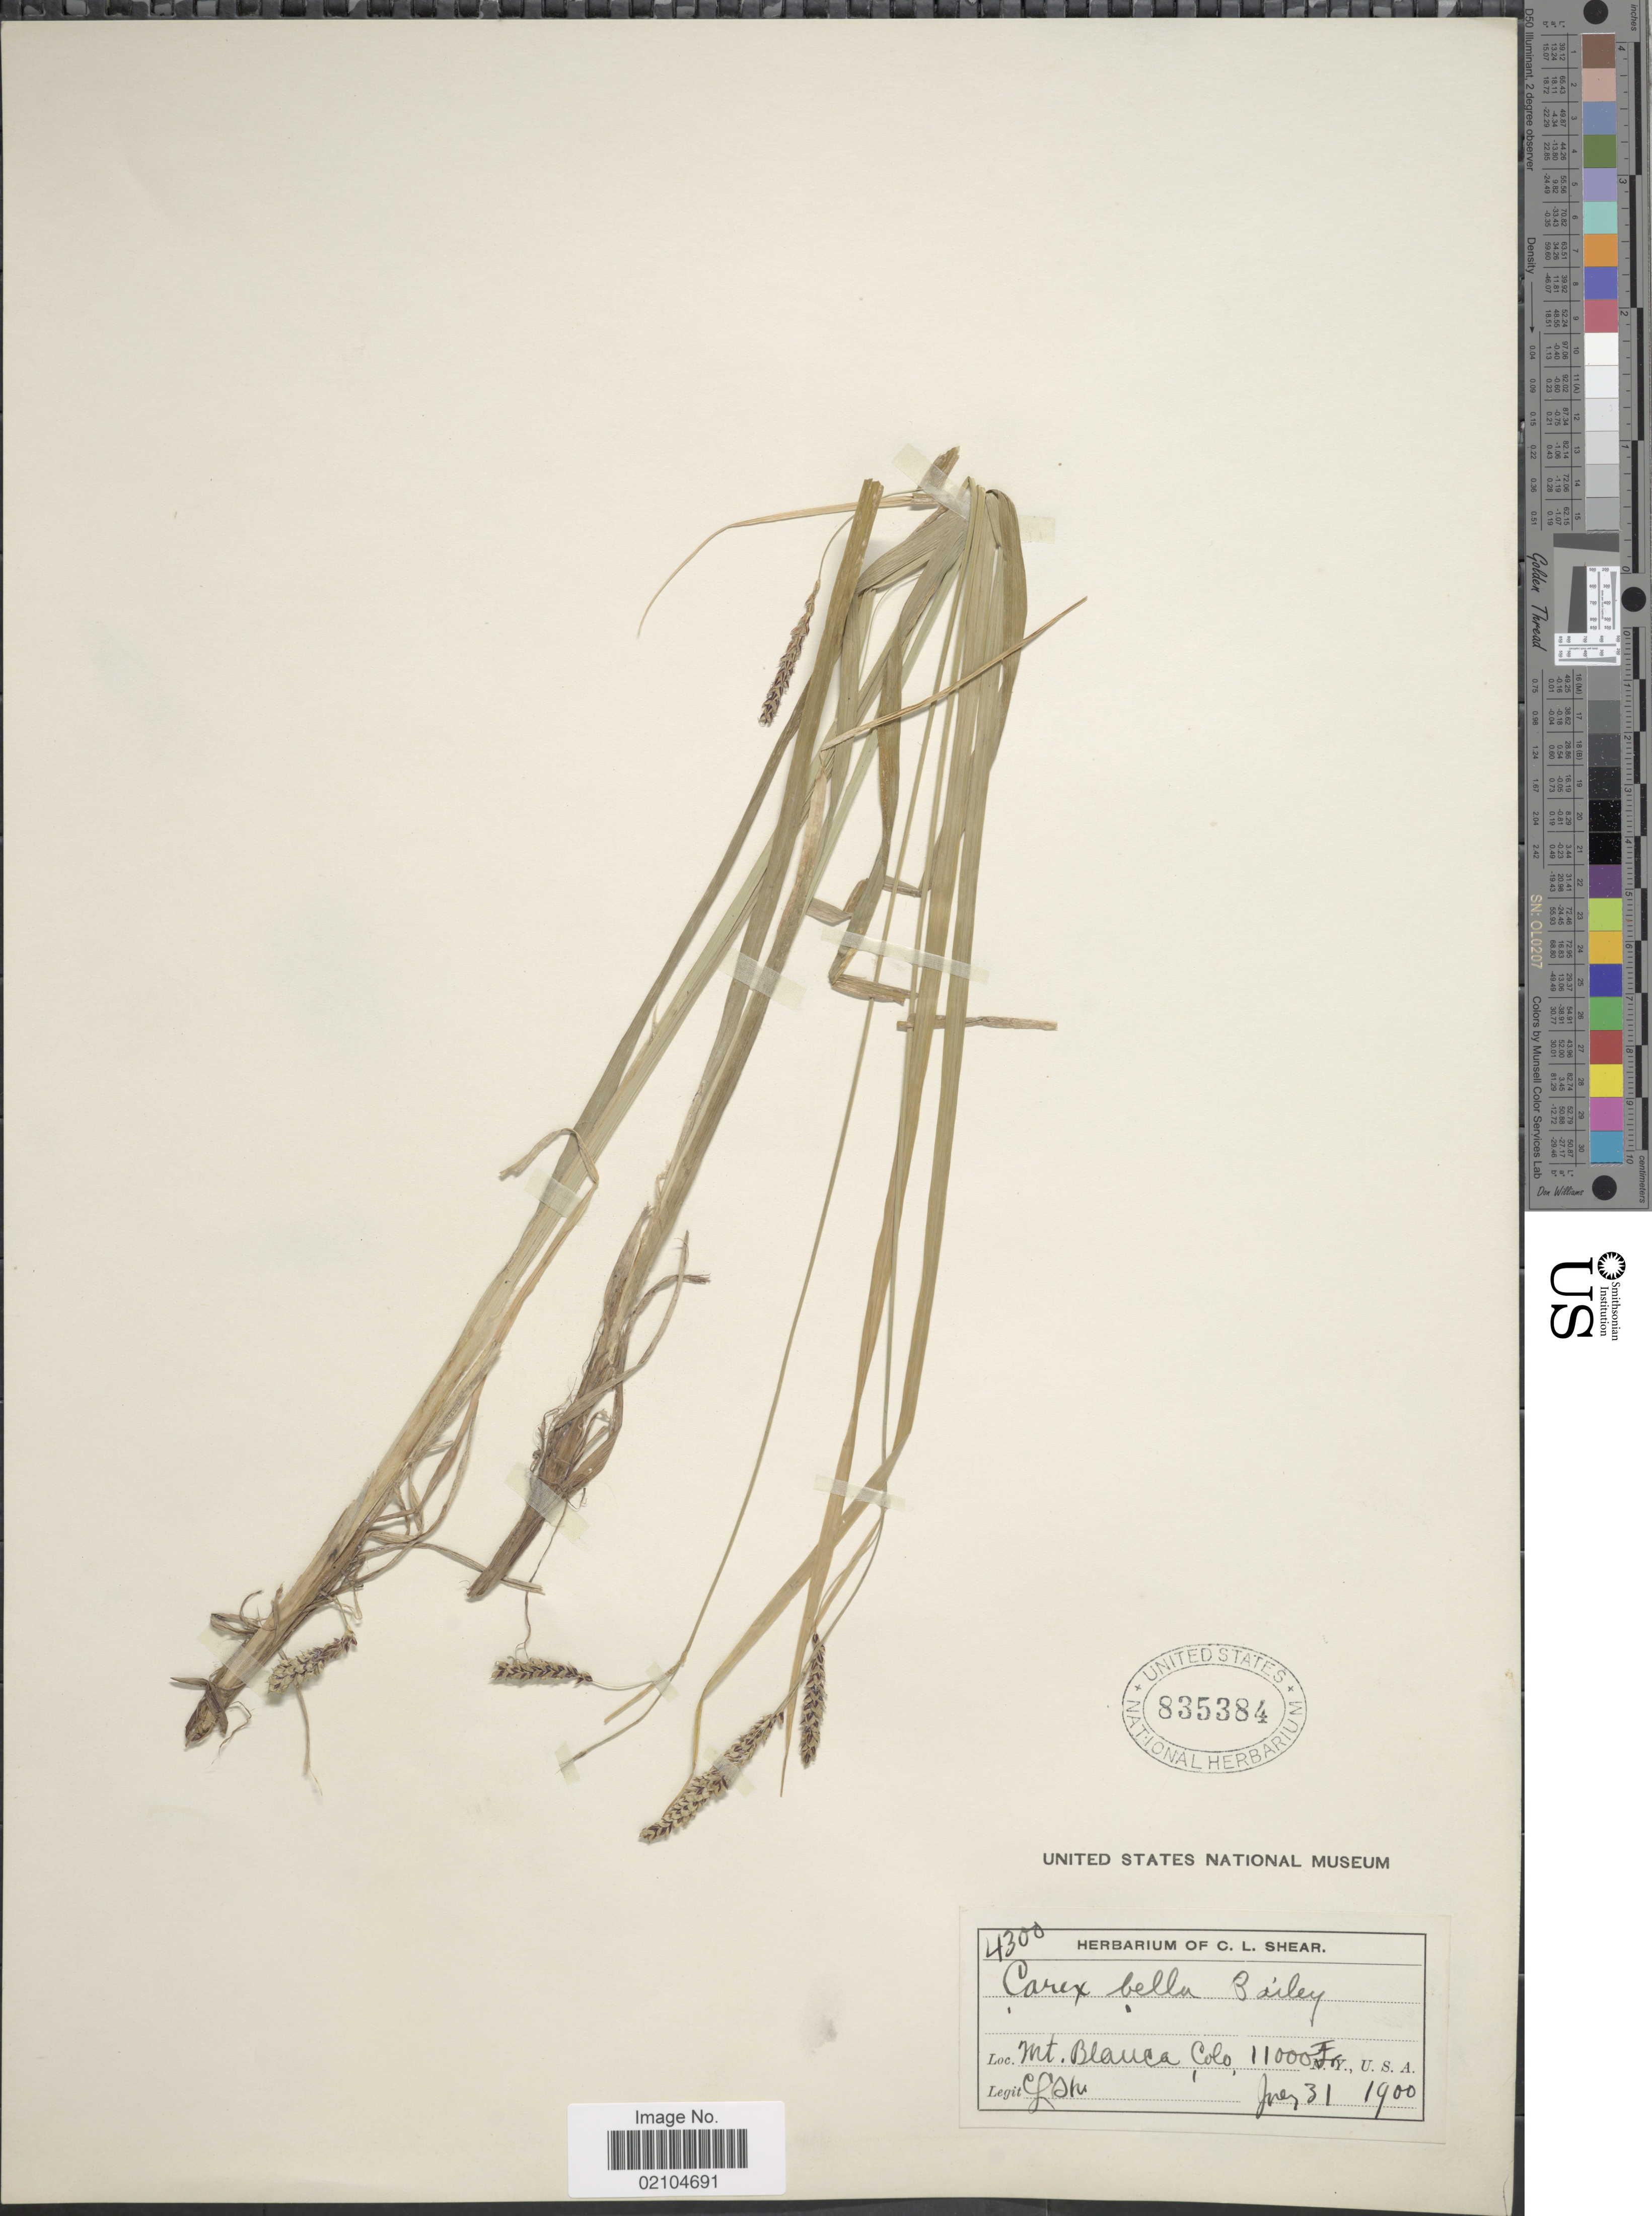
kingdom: Plantae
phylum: Tracheophyta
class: Liliopsida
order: Poales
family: Cyperaceae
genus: Carex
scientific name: Carex bella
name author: L.H. Bailey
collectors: C. L. Shear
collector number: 4300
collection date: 1900-07-31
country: United States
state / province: Colorado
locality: Mt. Blanca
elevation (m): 3353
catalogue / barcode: US 835384